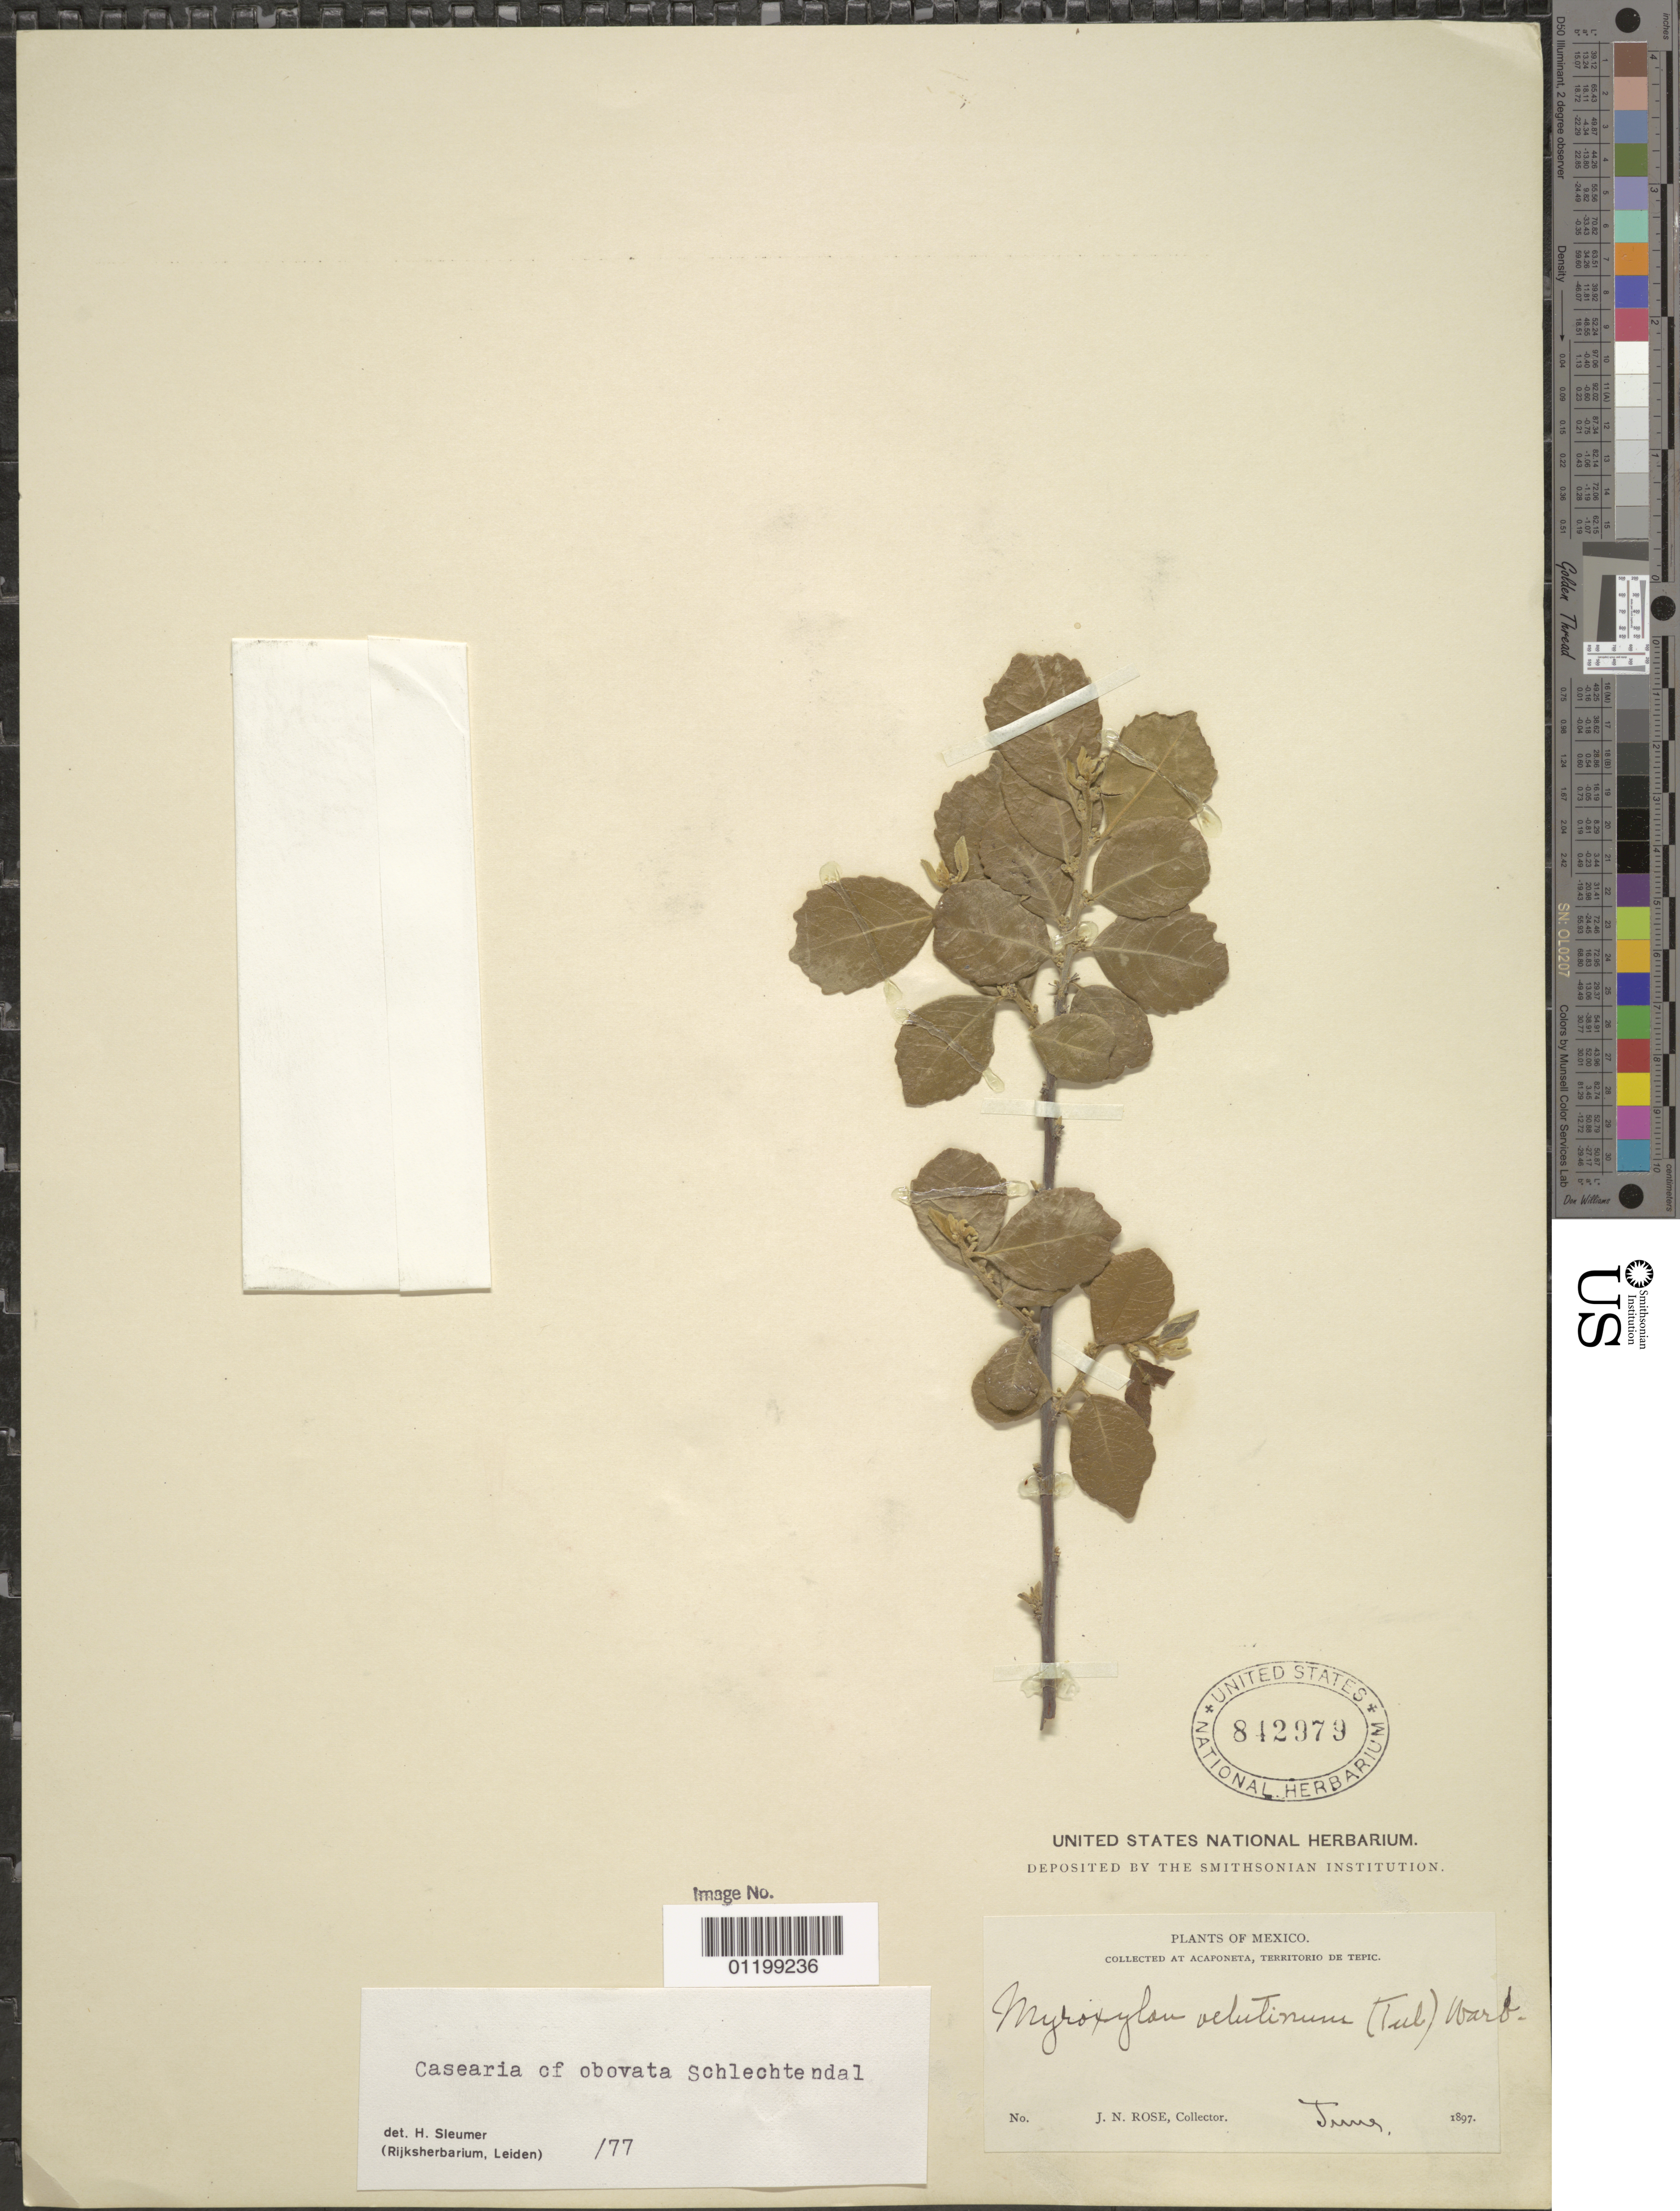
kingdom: Plantae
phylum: Tracheophyta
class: Magnoliopsida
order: Malpighiales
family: Salicaceae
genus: Casearia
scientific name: Casearia obovata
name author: Schltdl.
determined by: Sleumer, H. O.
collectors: J. N. Rose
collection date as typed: Jun 1897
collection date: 1897-06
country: Mexico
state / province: Nayarit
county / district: Tepic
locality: Vicinity of Acaponeta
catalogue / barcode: US 842979